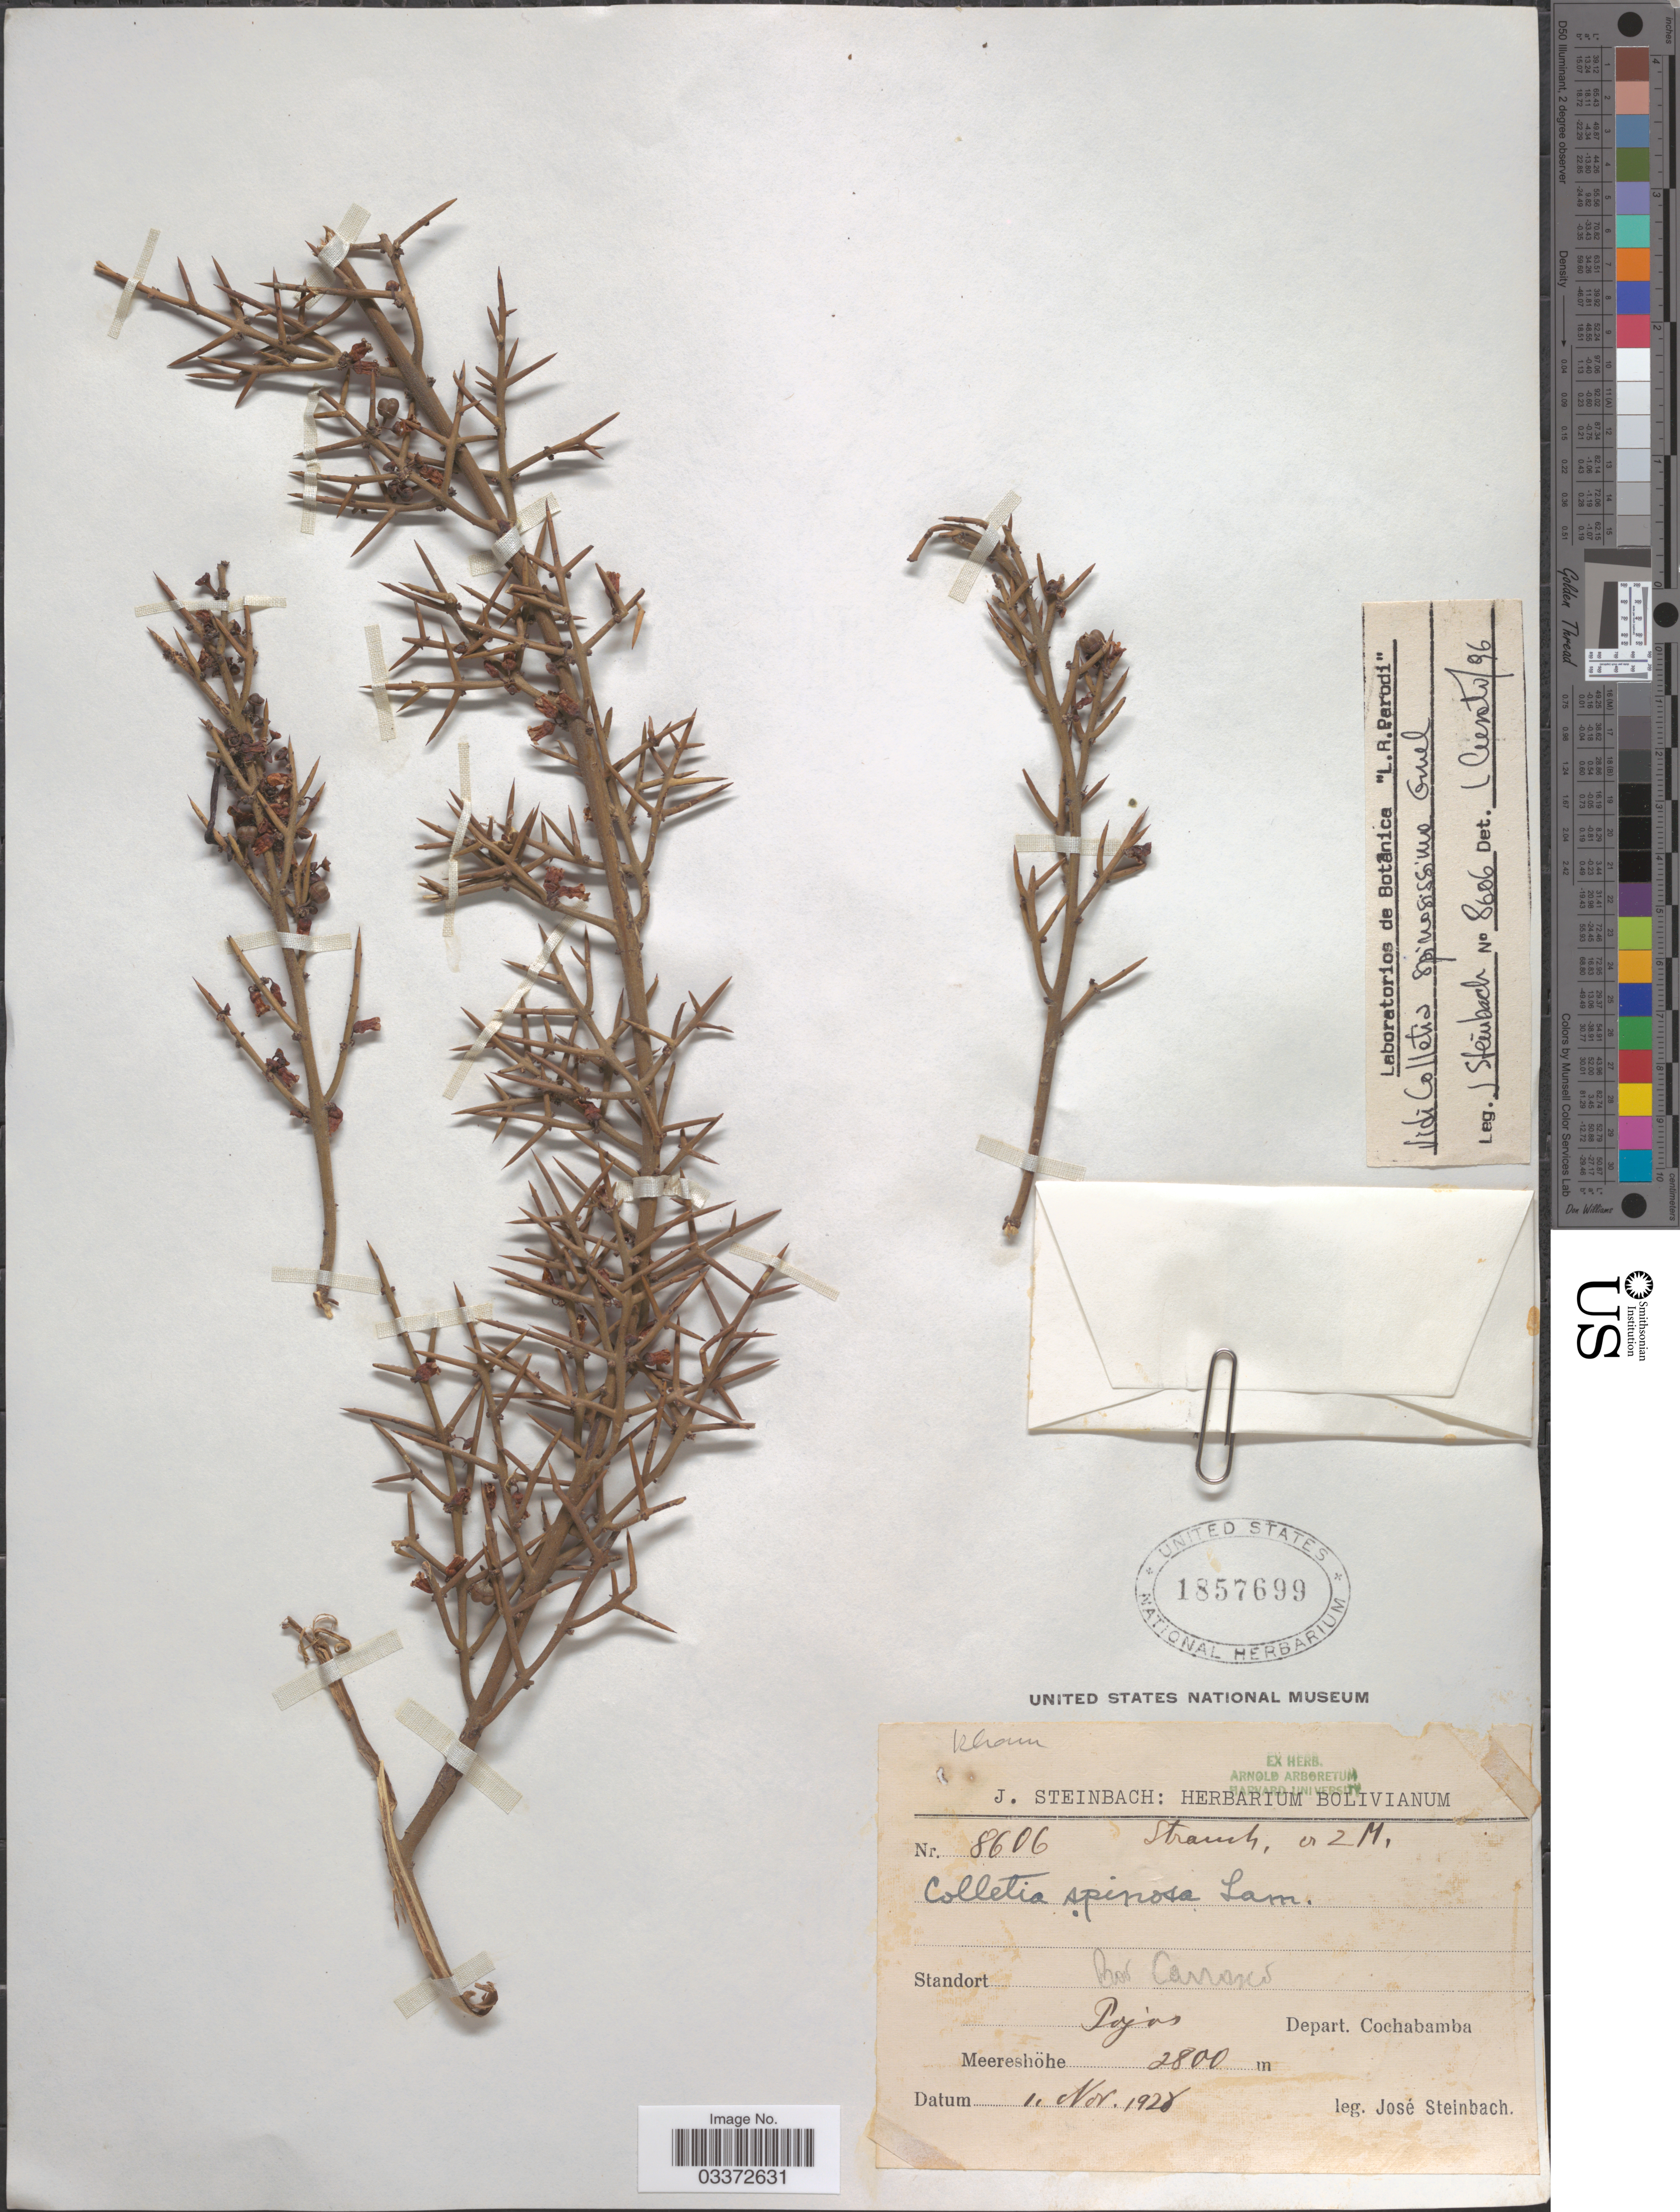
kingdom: Plantae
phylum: Tracheophyta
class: Magnoliopsida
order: Rosales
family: Rhamnaceae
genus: Colletia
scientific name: Colletia spinosissima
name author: J.F. Gmel.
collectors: J. Steinbach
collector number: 8606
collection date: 1926-11-11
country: Bolivia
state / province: Cochabamba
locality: Pojas Depart. Cochabamba.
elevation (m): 2800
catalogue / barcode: US 1857699